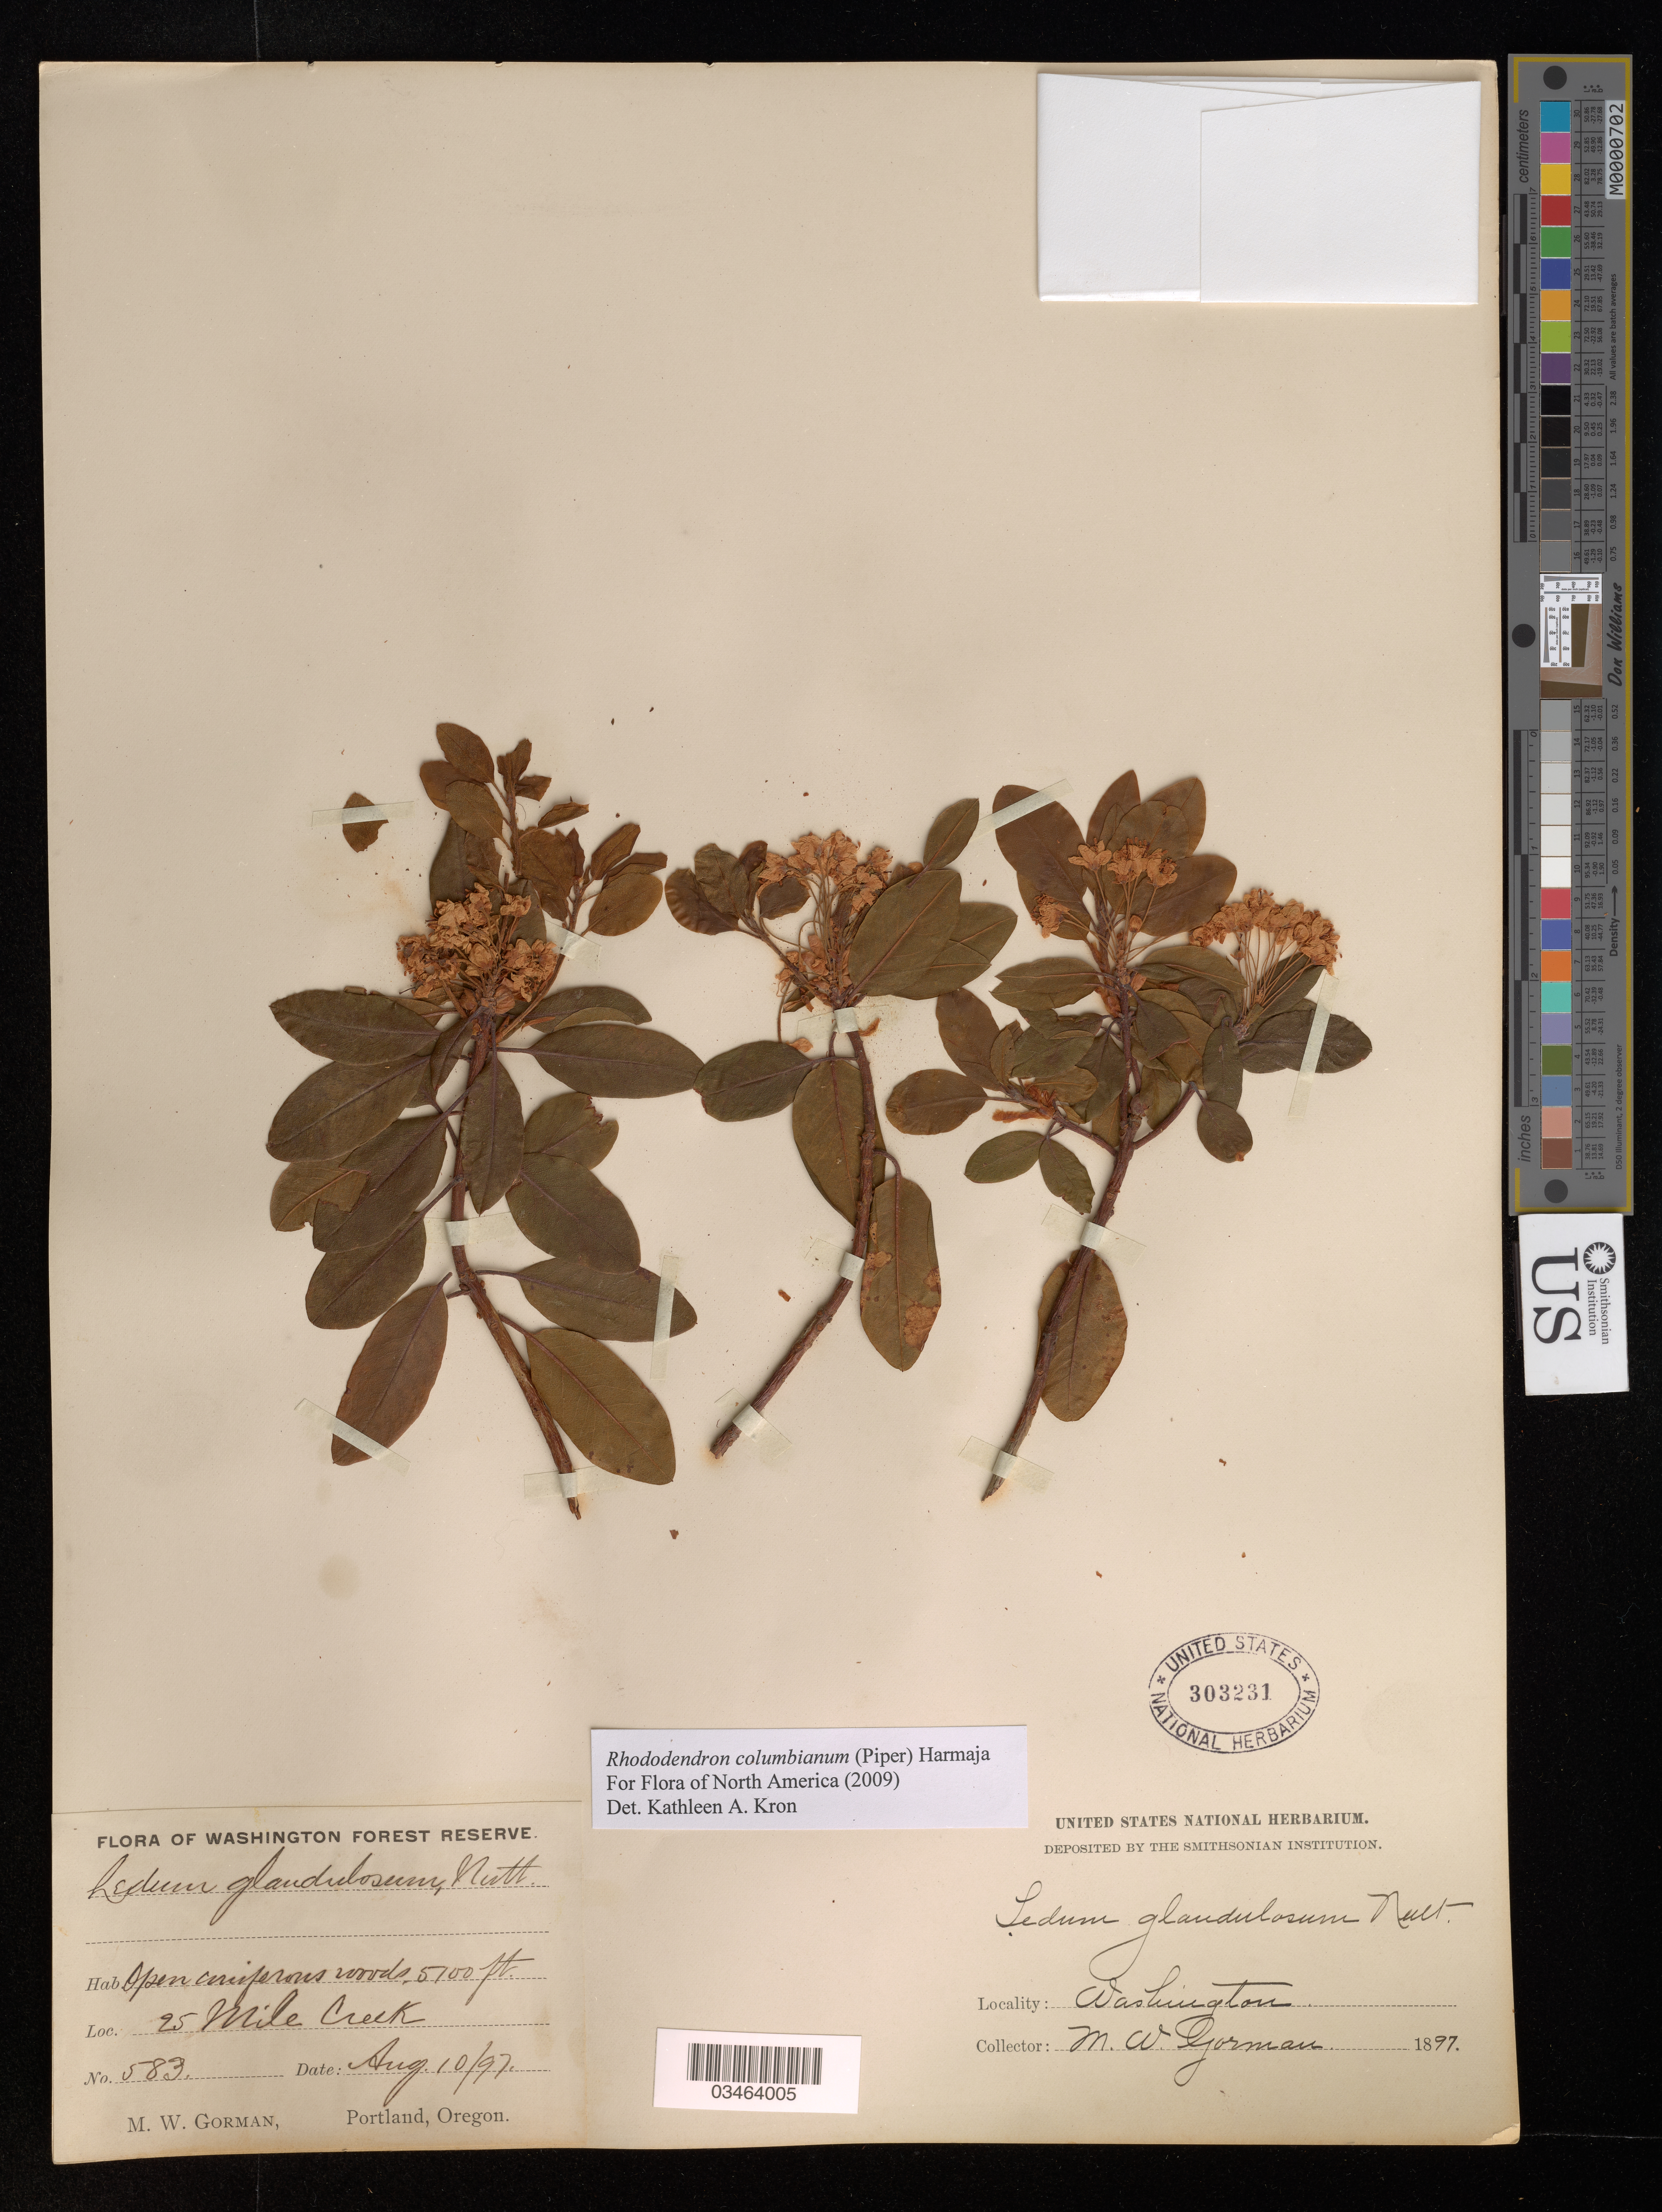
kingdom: Plantae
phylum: Tracheophyta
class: Magnoliopsida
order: Ericales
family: Ericaceae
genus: Rhododendron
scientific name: Rhododendron columbianum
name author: (Piper) Harmaja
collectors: M. W. Gorman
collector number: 583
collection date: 1897-08-10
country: United States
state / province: Washington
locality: Washington Forest Reserve. 25 Mile Creek.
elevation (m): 1554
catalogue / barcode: US 303231